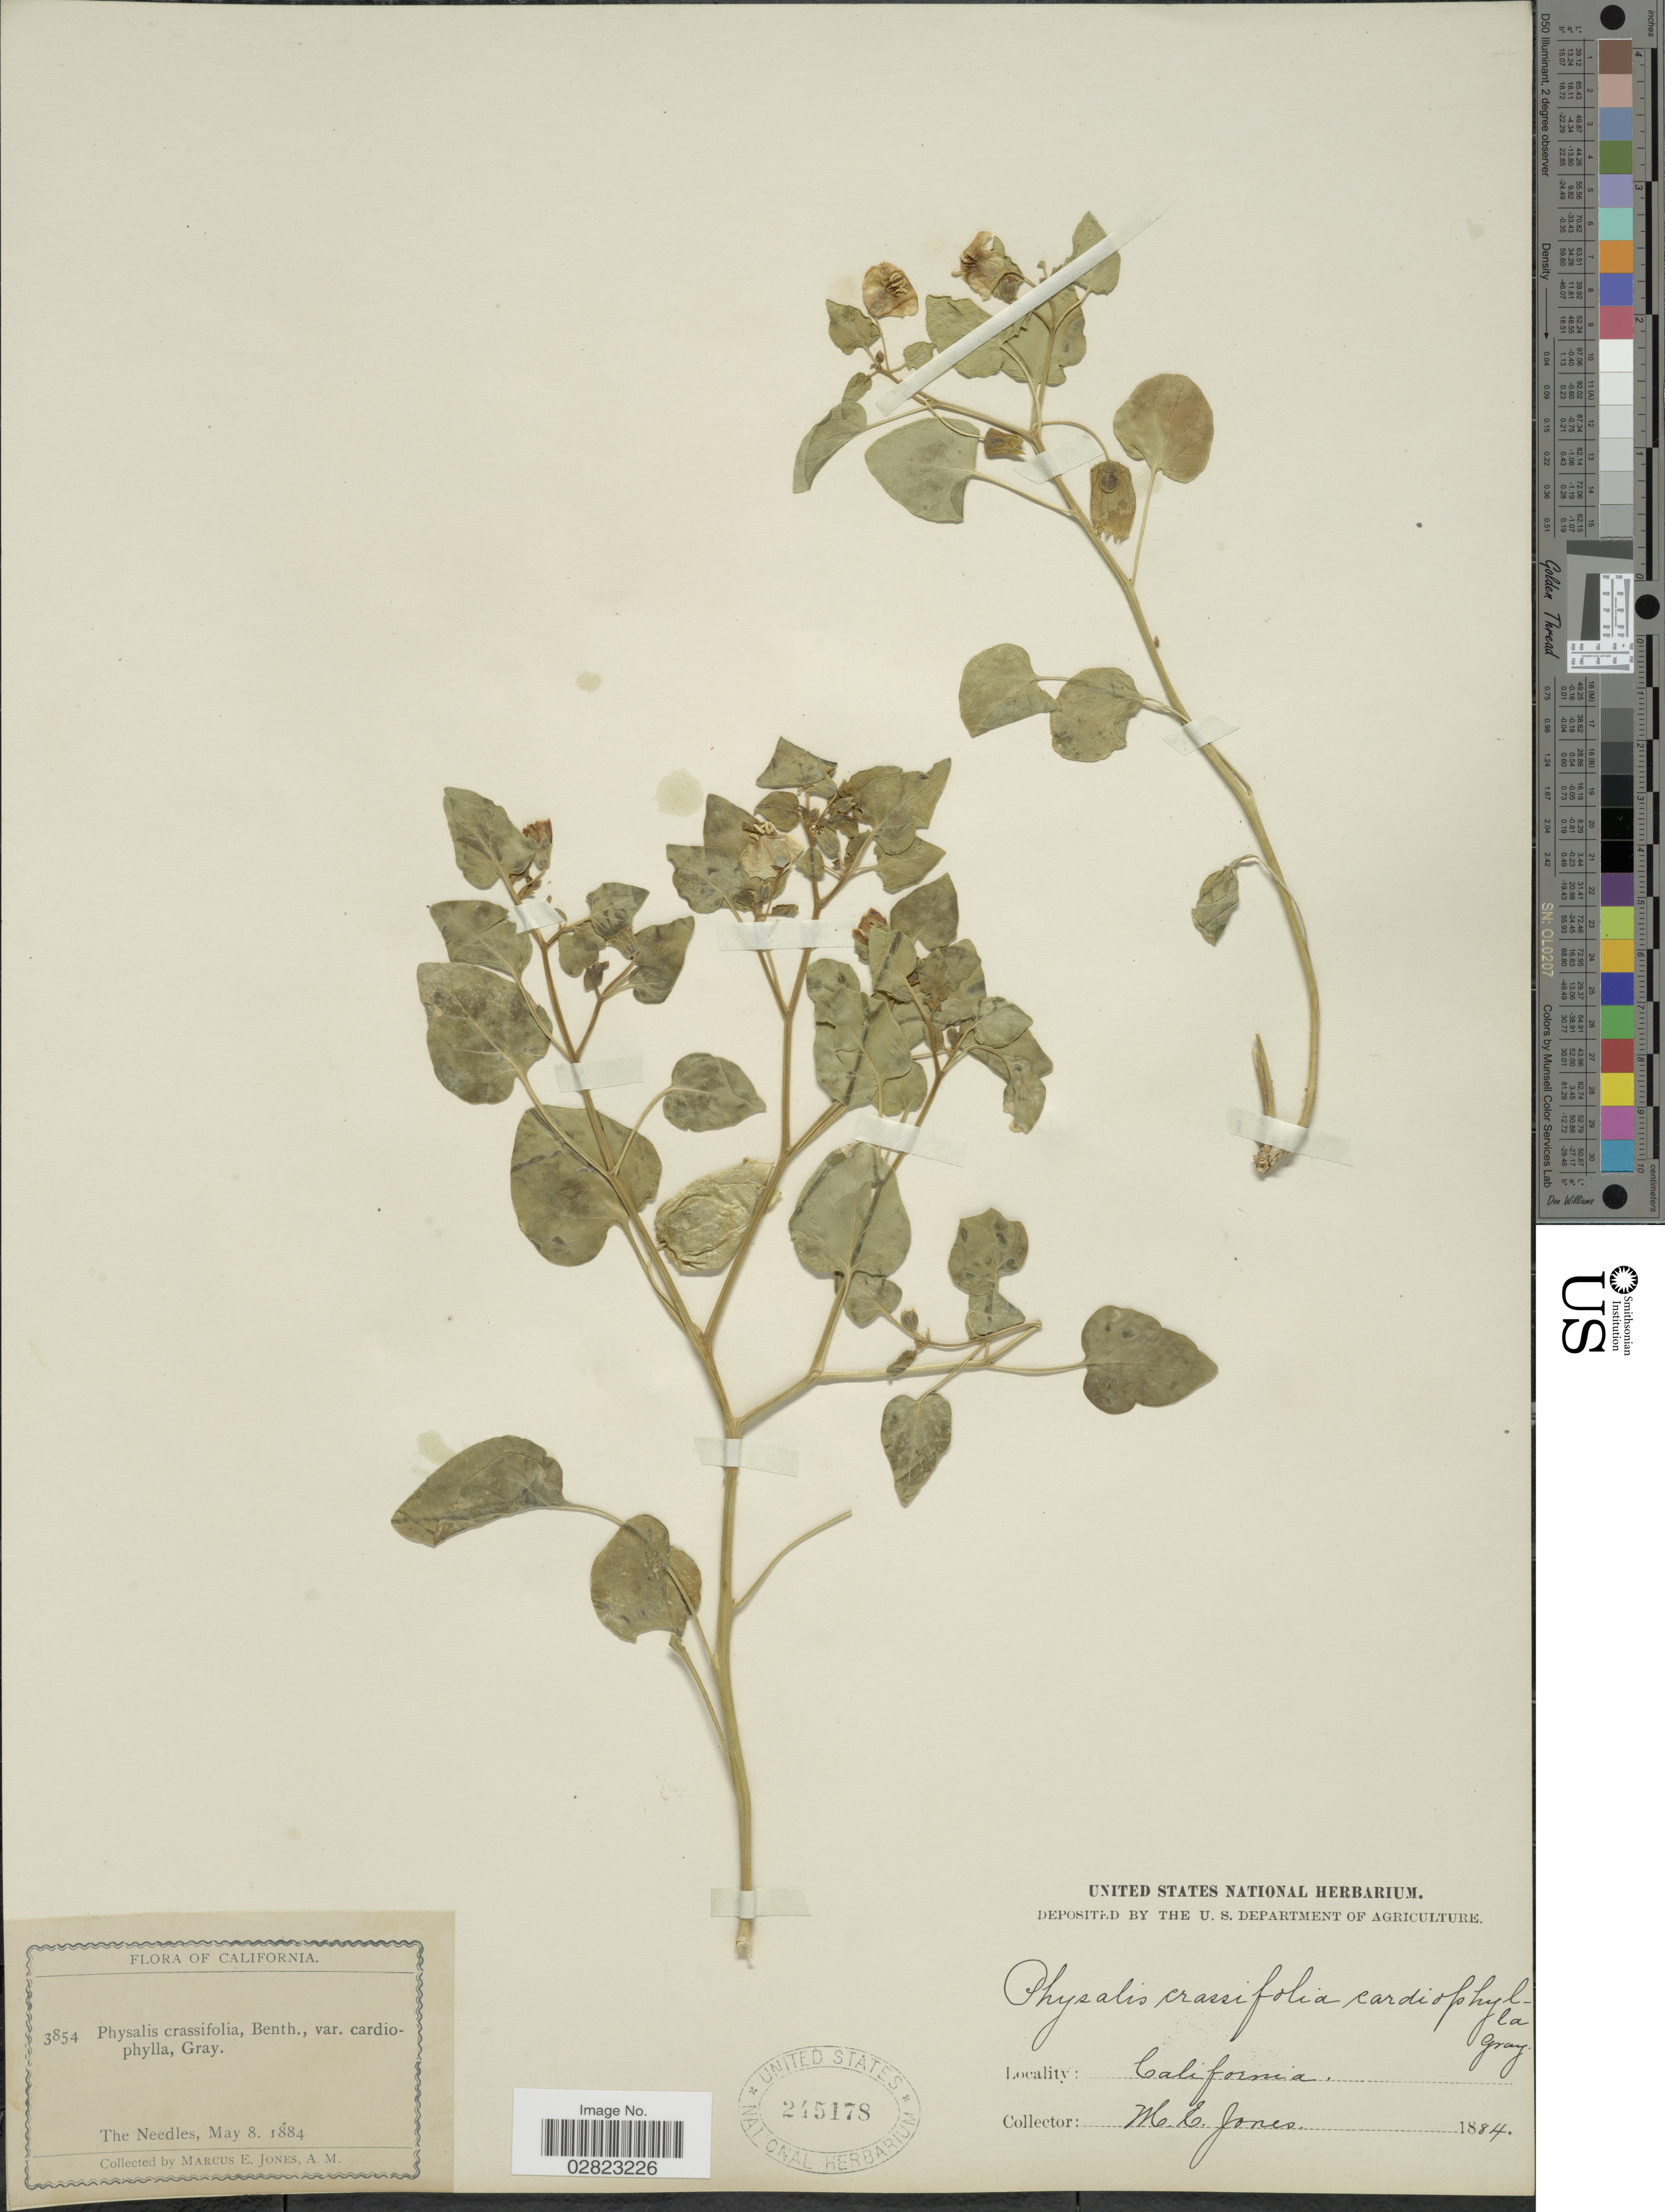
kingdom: Plantae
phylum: Tracheophyta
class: Magnoliopsida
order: Solanales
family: Solanaceae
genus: Physalis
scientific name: Physalis crassifolia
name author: Benth.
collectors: M. E. Jones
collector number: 3854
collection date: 1884-05-08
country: United States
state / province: California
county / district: San Bernardino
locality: The Needles.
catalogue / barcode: US 245178